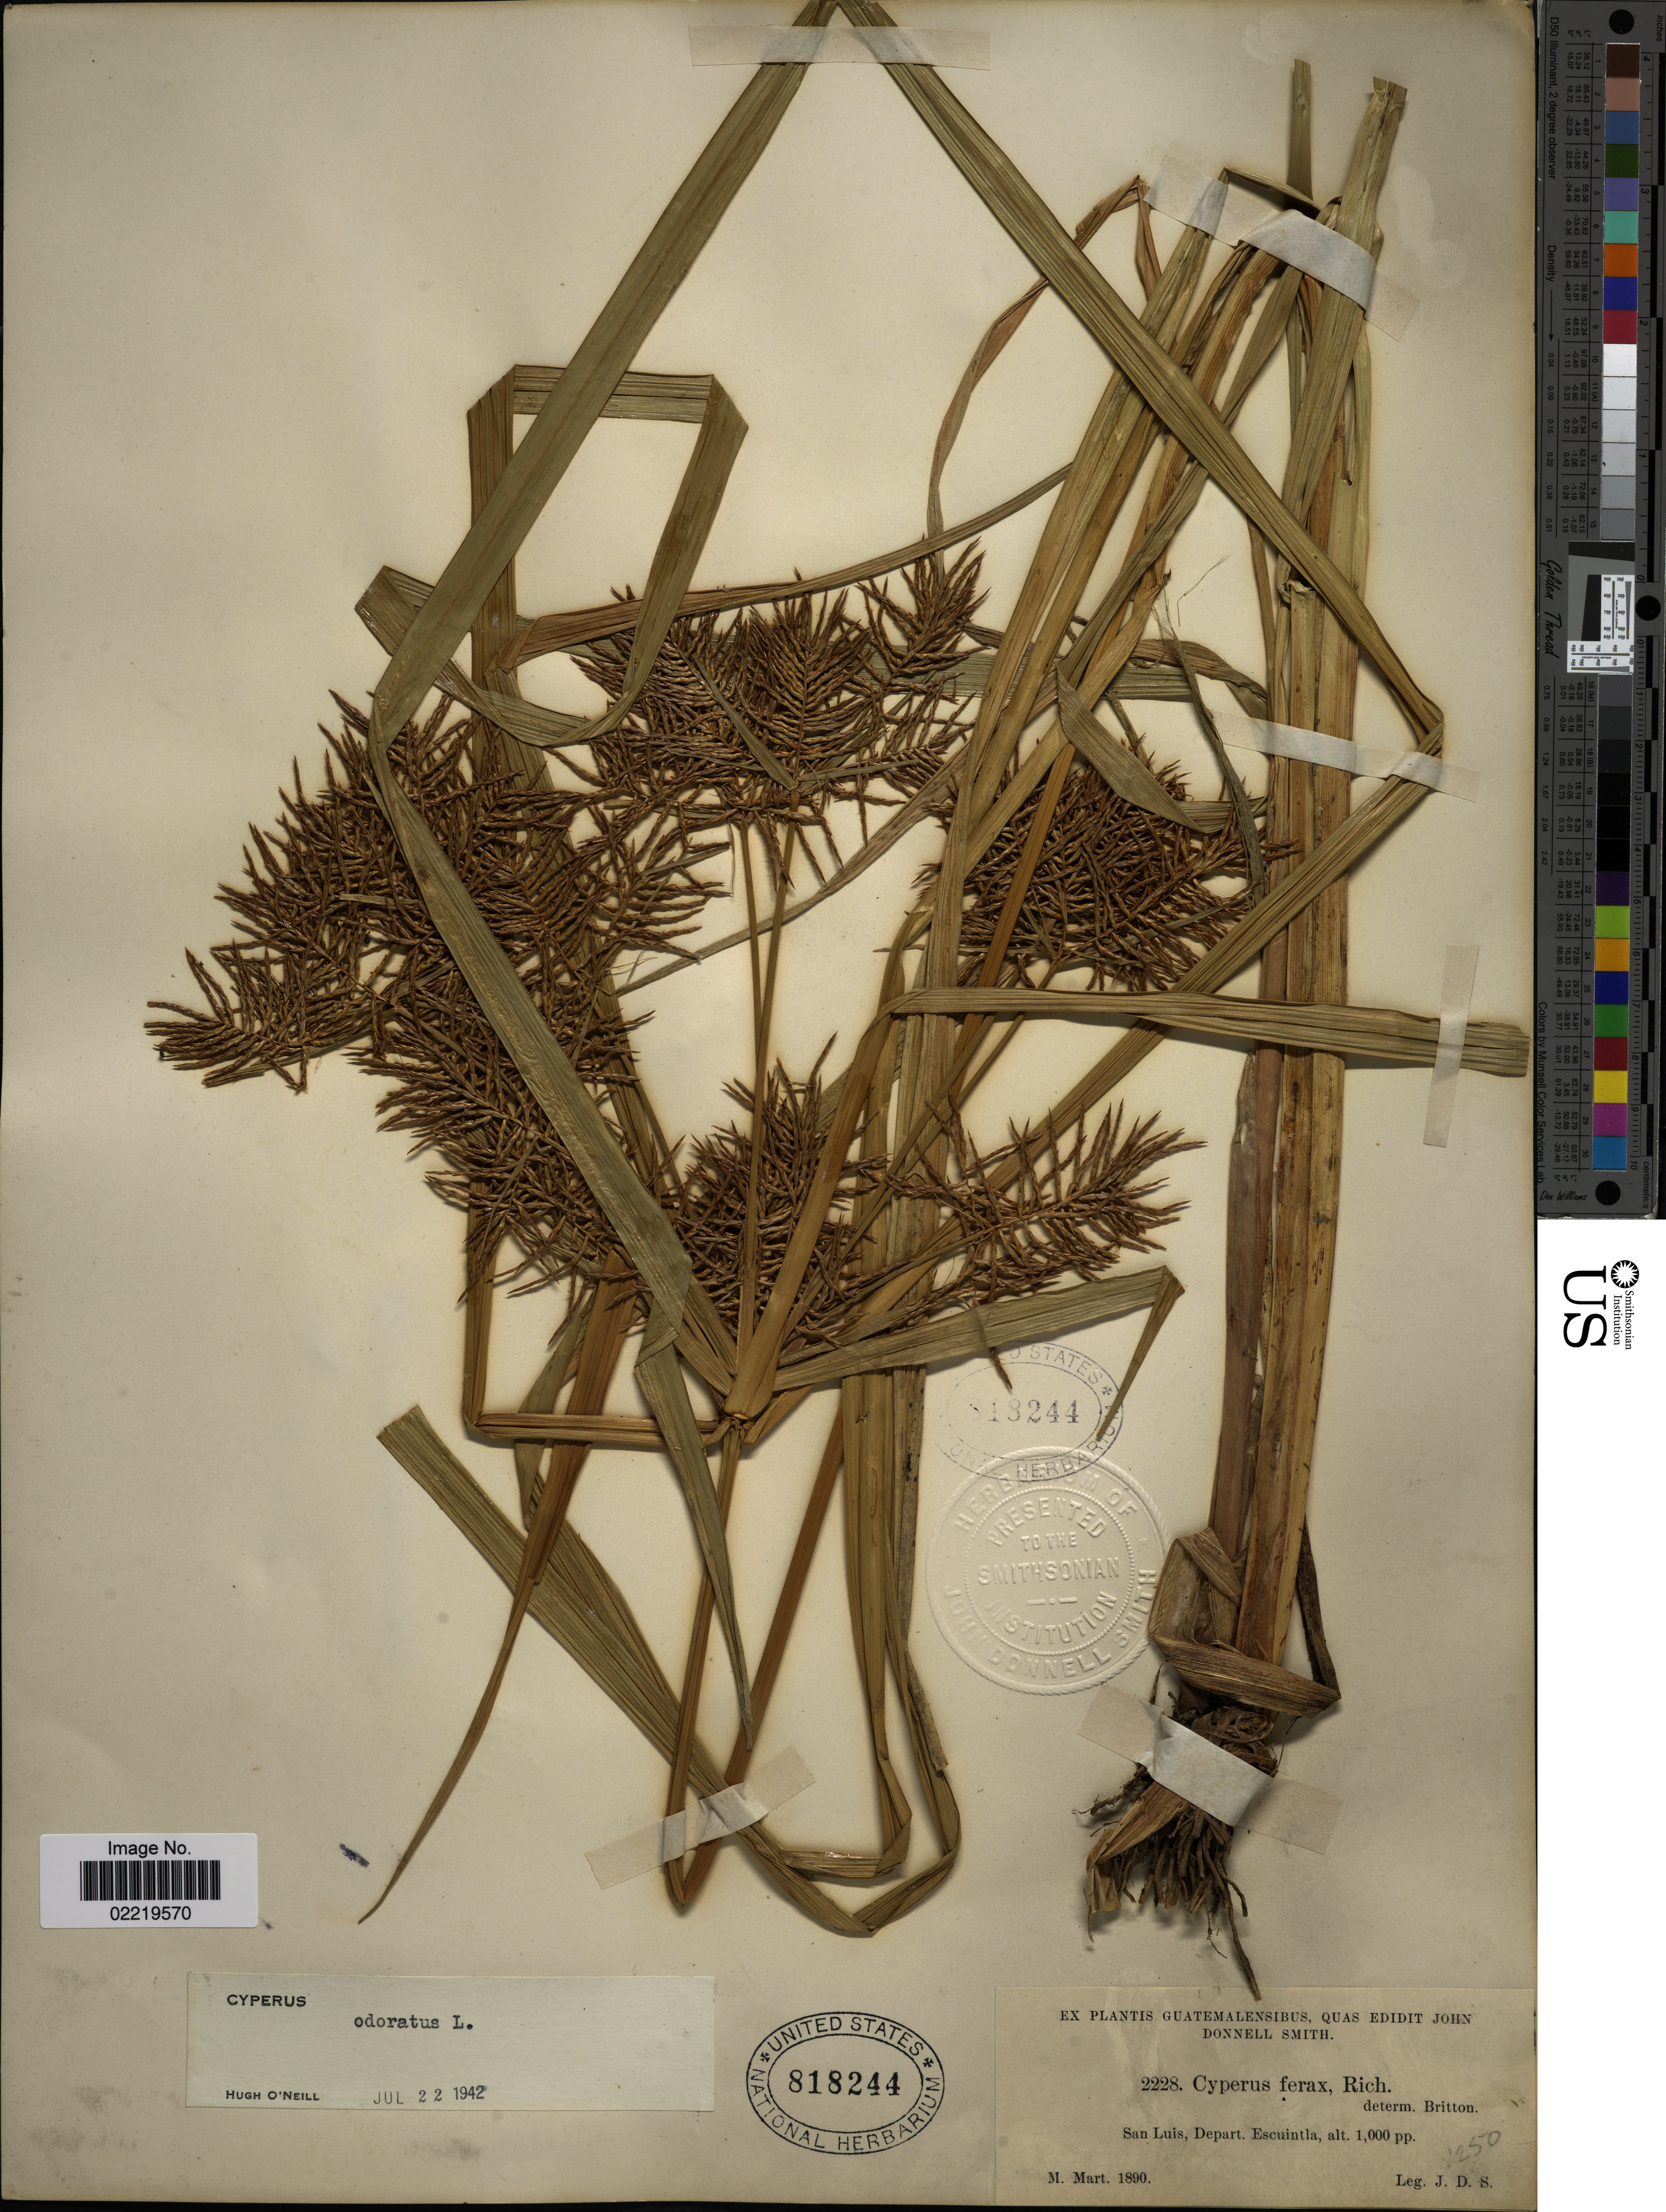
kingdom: Plantae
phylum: Tracheophyta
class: Liliopsida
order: Poales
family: Cyperaceae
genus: Cyperus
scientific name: Cyperus odoratus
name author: L.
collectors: J. Donnell Smith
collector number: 1250?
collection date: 1890-03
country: Guatemala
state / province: Escuintla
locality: San Luis.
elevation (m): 305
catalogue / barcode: US 818244